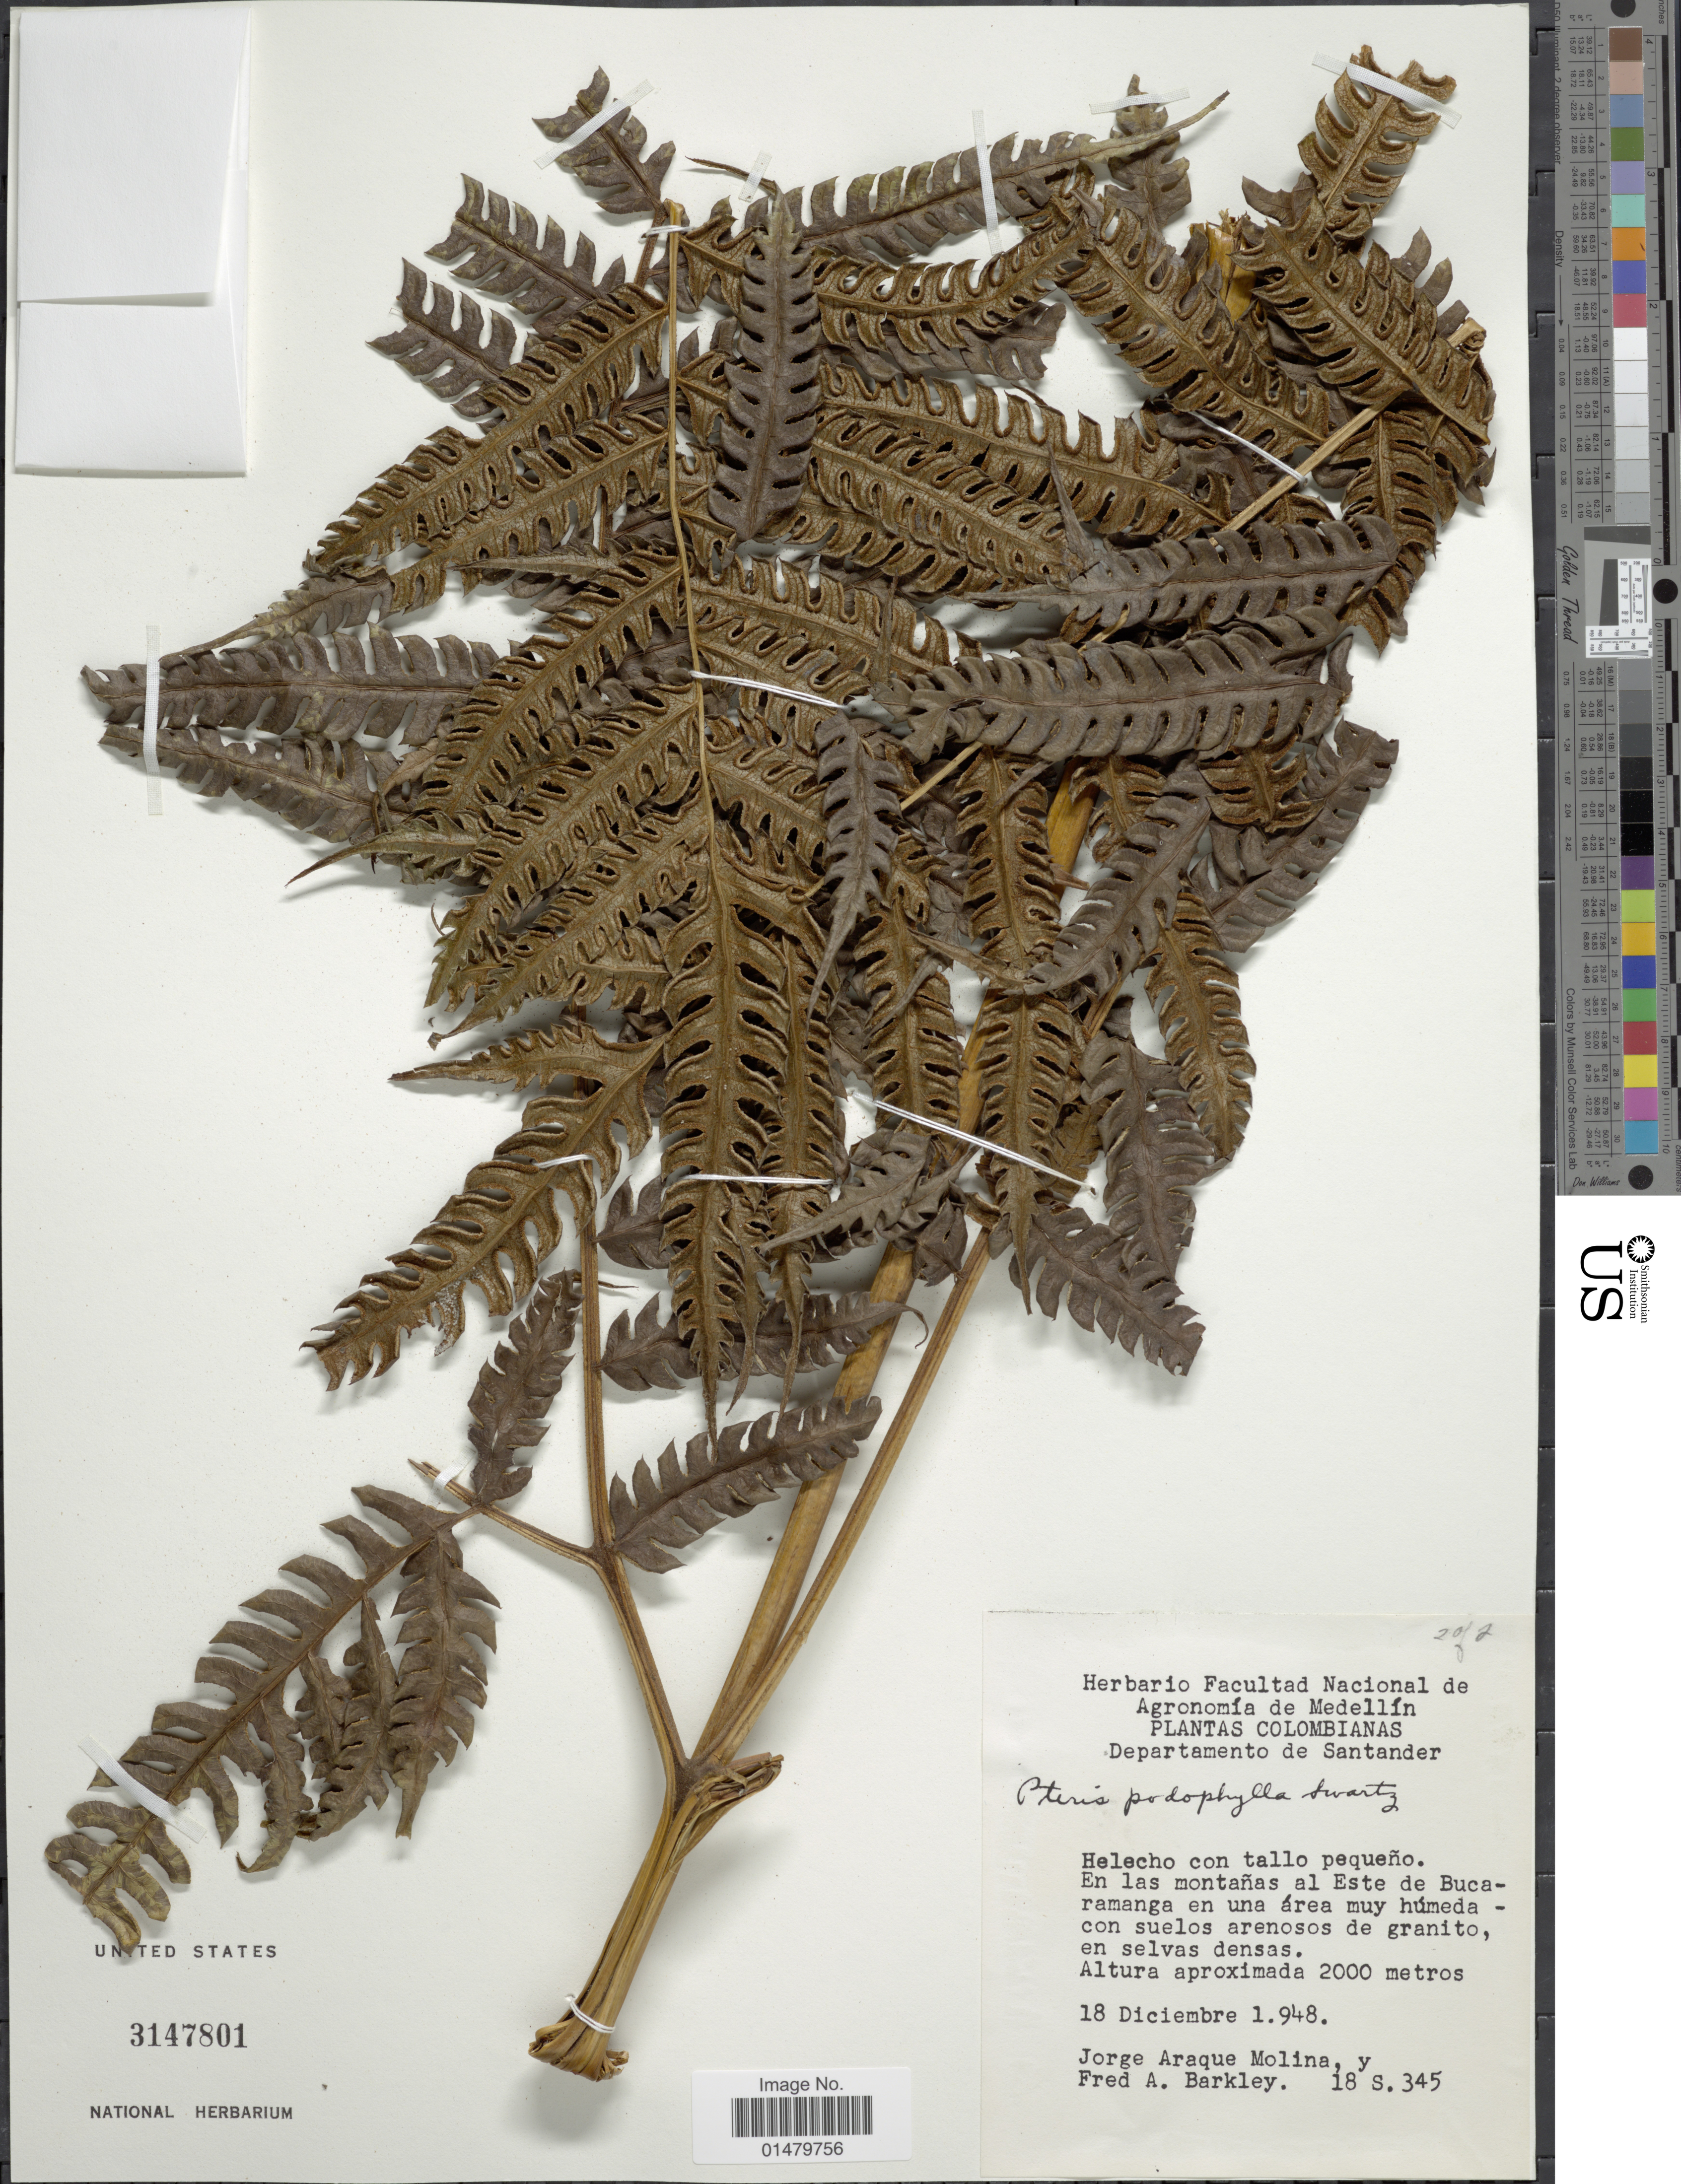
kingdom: Plantae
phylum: Tracheophyta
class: Polypodiopsida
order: Polypodiales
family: Pteridaceae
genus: Pteris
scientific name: Pteris podophylla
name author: Sw.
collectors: J. A. Molina & F. A. Barkley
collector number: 18S.345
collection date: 1948-12-18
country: Colombia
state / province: Santander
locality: Plantas Colombianas. Departamento de Santander. En las montanas al Este de Bucaramanga en una area muy humeda - con suelos arenosos de granito, en selvas densas.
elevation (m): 2000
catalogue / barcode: US 3147801